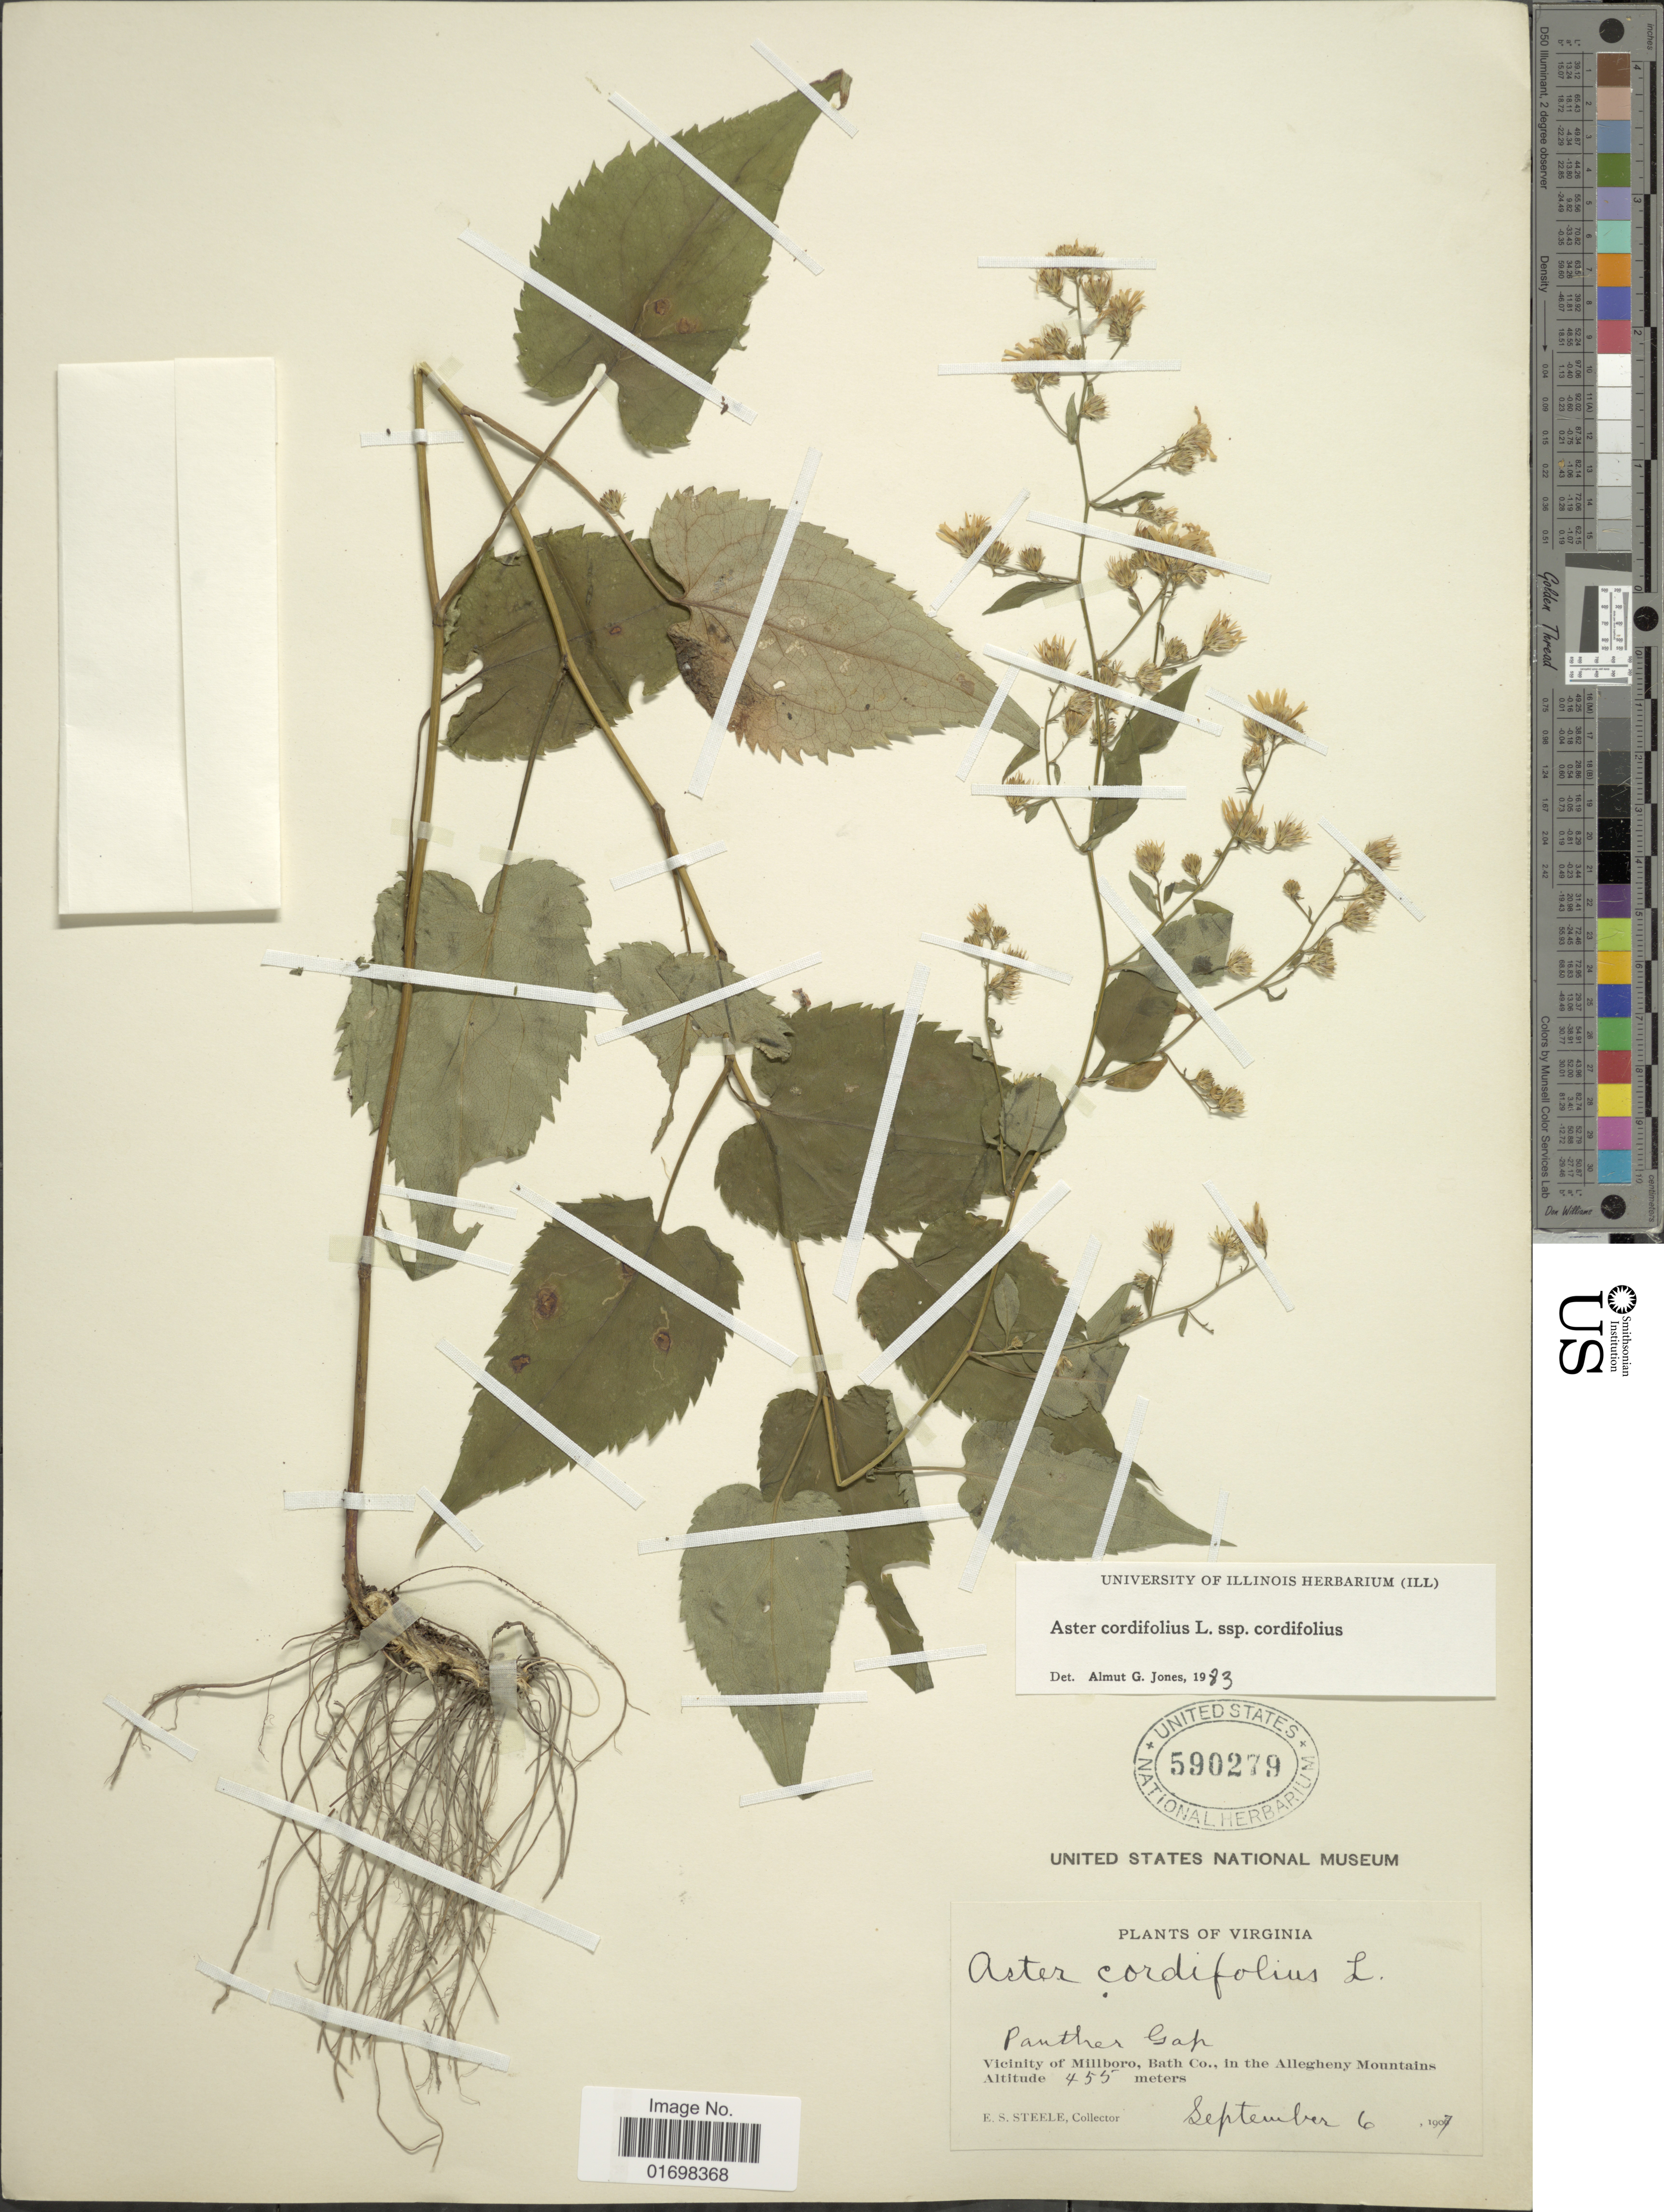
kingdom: Plantae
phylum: Tracheophyta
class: Magnoliopsida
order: Asterales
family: Asteraceae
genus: Symphyotrichum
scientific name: Symphyotrichum cordifolium var. cordifolium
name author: (L.) G.L. Nesom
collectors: E. Steele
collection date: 1907-09-06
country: United States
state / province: Virginia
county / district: Bath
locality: Virginia. Panther Gap, Vicinity of Millboro, Bath Co,, in the Allegheny Mountains.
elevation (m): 455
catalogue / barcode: US 590279